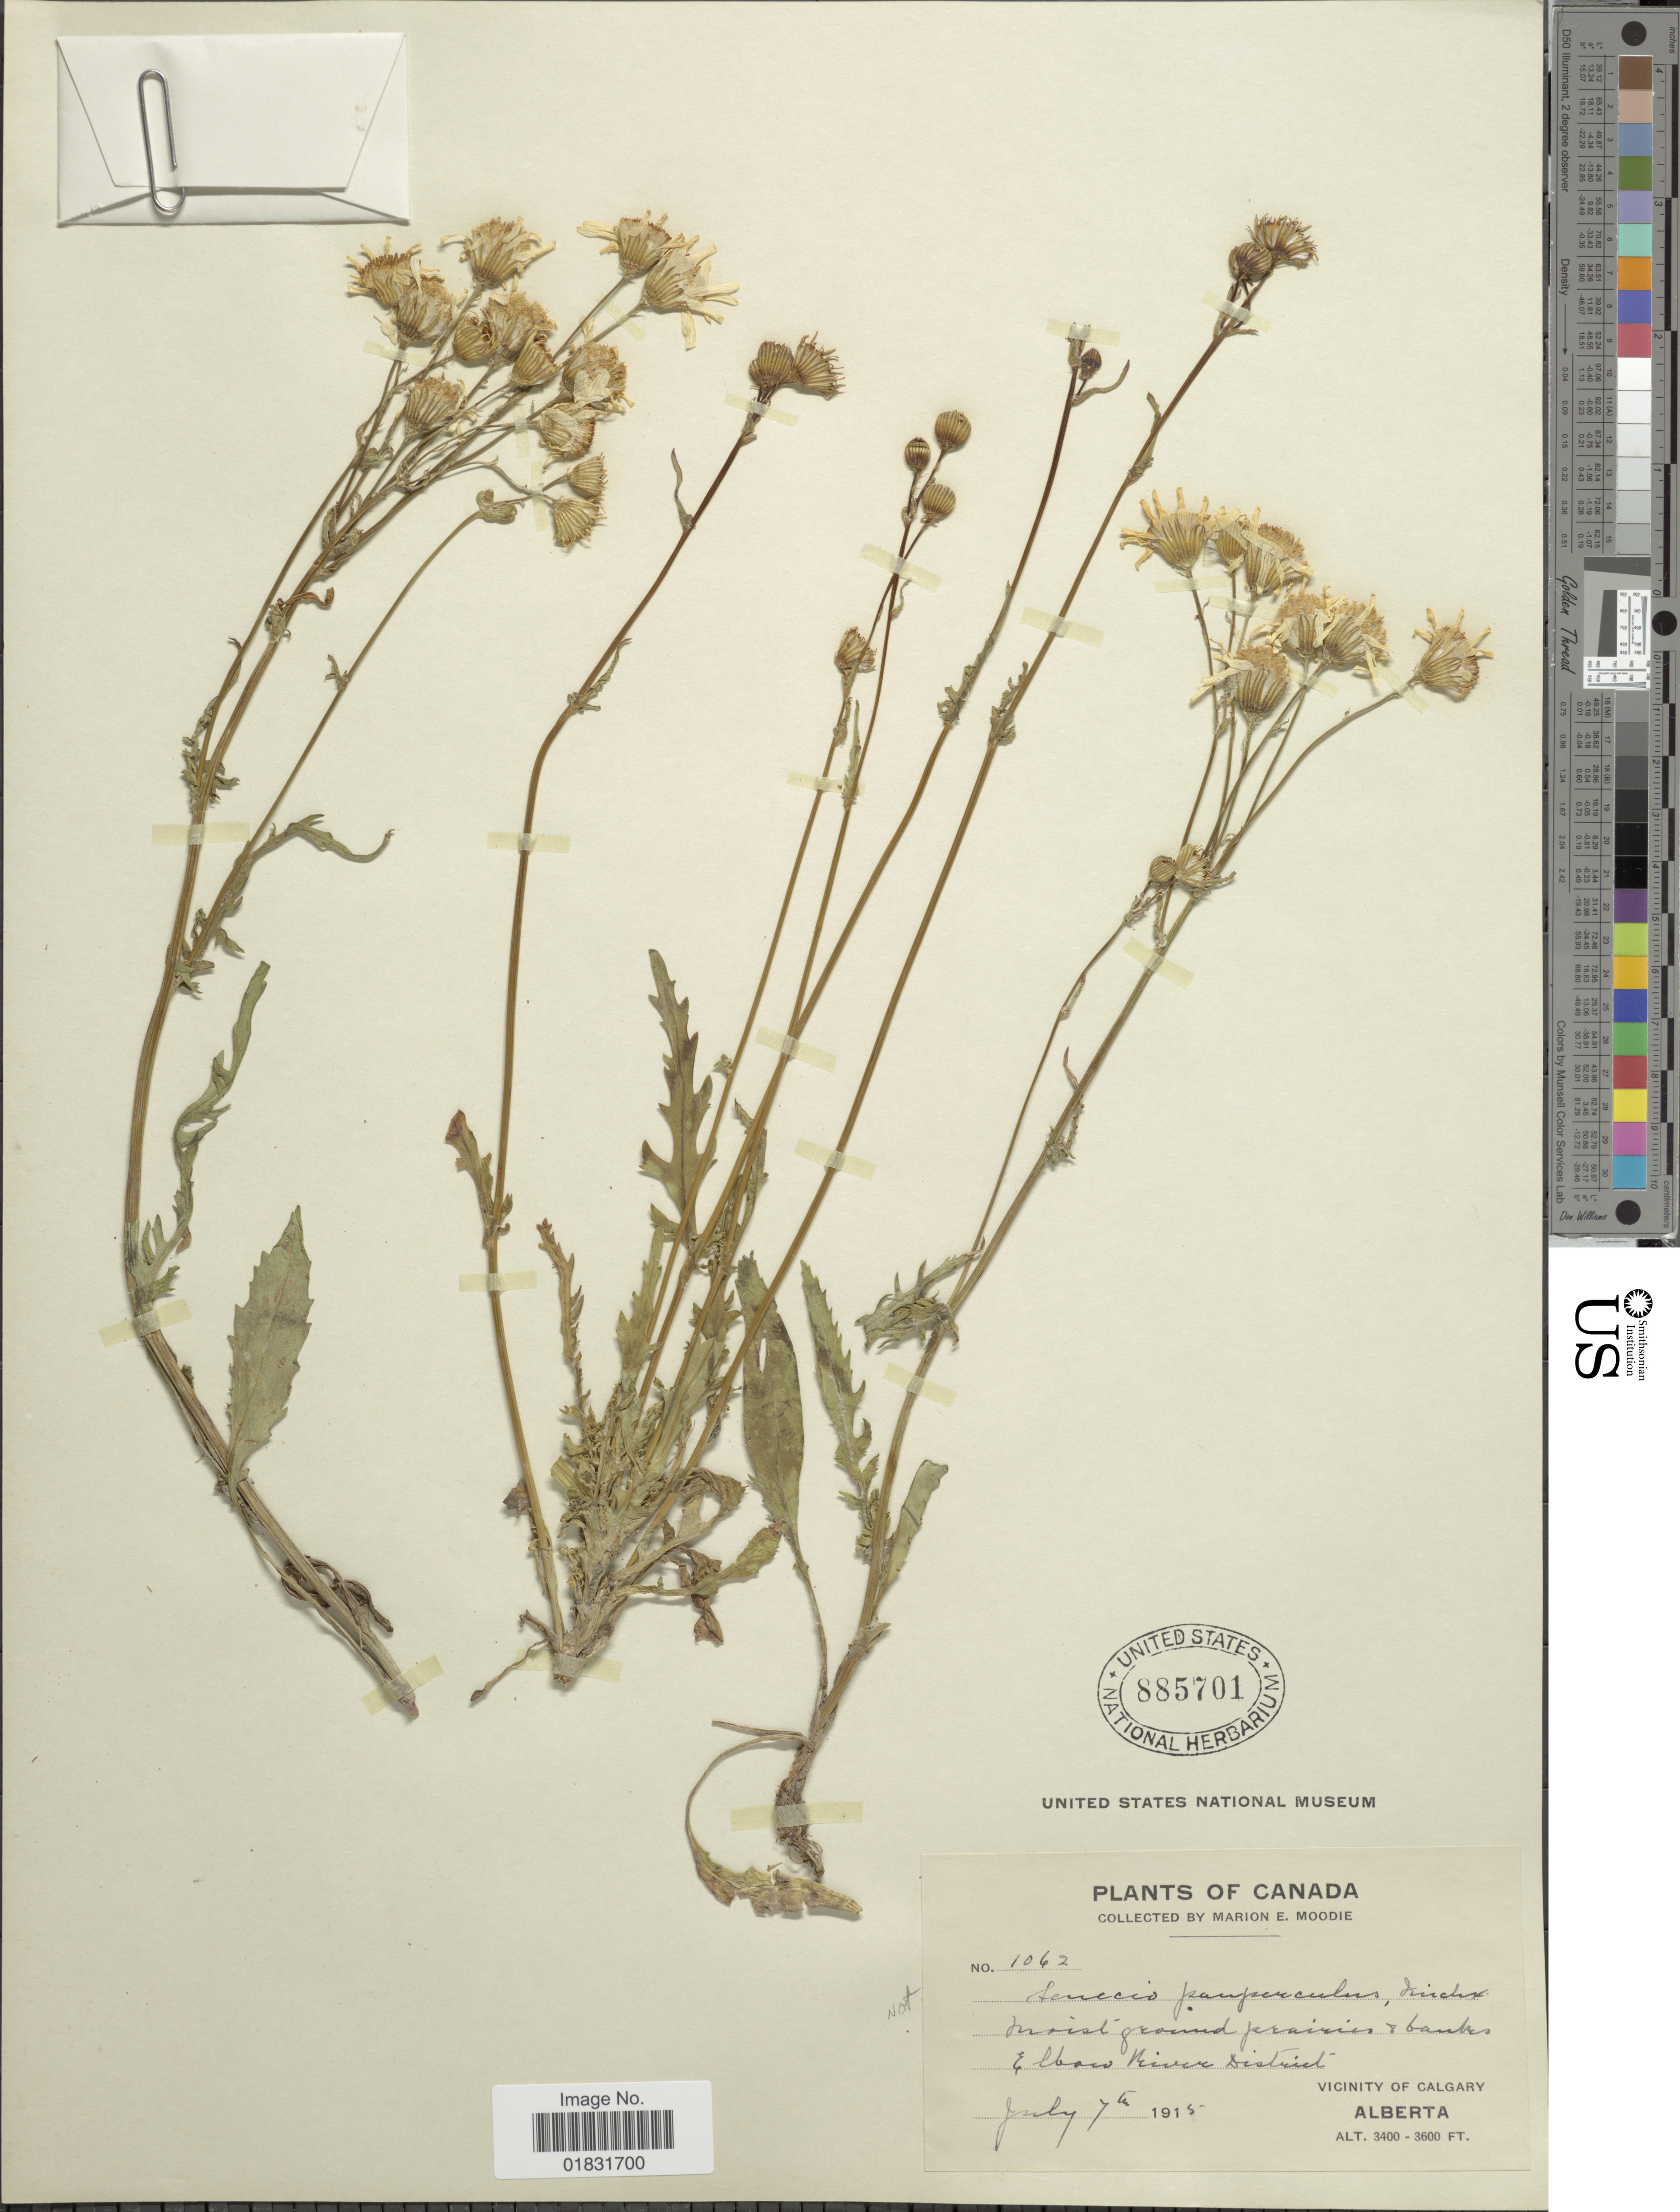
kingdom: Plantae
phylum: Tracheophyta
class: Magnoliopsida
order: Asterales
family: Asteraceae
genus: Packera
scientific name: Packera paupercula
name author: (Michx.) Á. Löve & D. Löve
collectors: M. E. Moodie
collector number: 1062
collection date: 1915-07-07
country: Canada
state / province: Alberta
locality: Moist ground prairies + banks Elbaco River District, Vicinity of Calgary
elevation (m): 1036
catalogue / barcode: US 885701